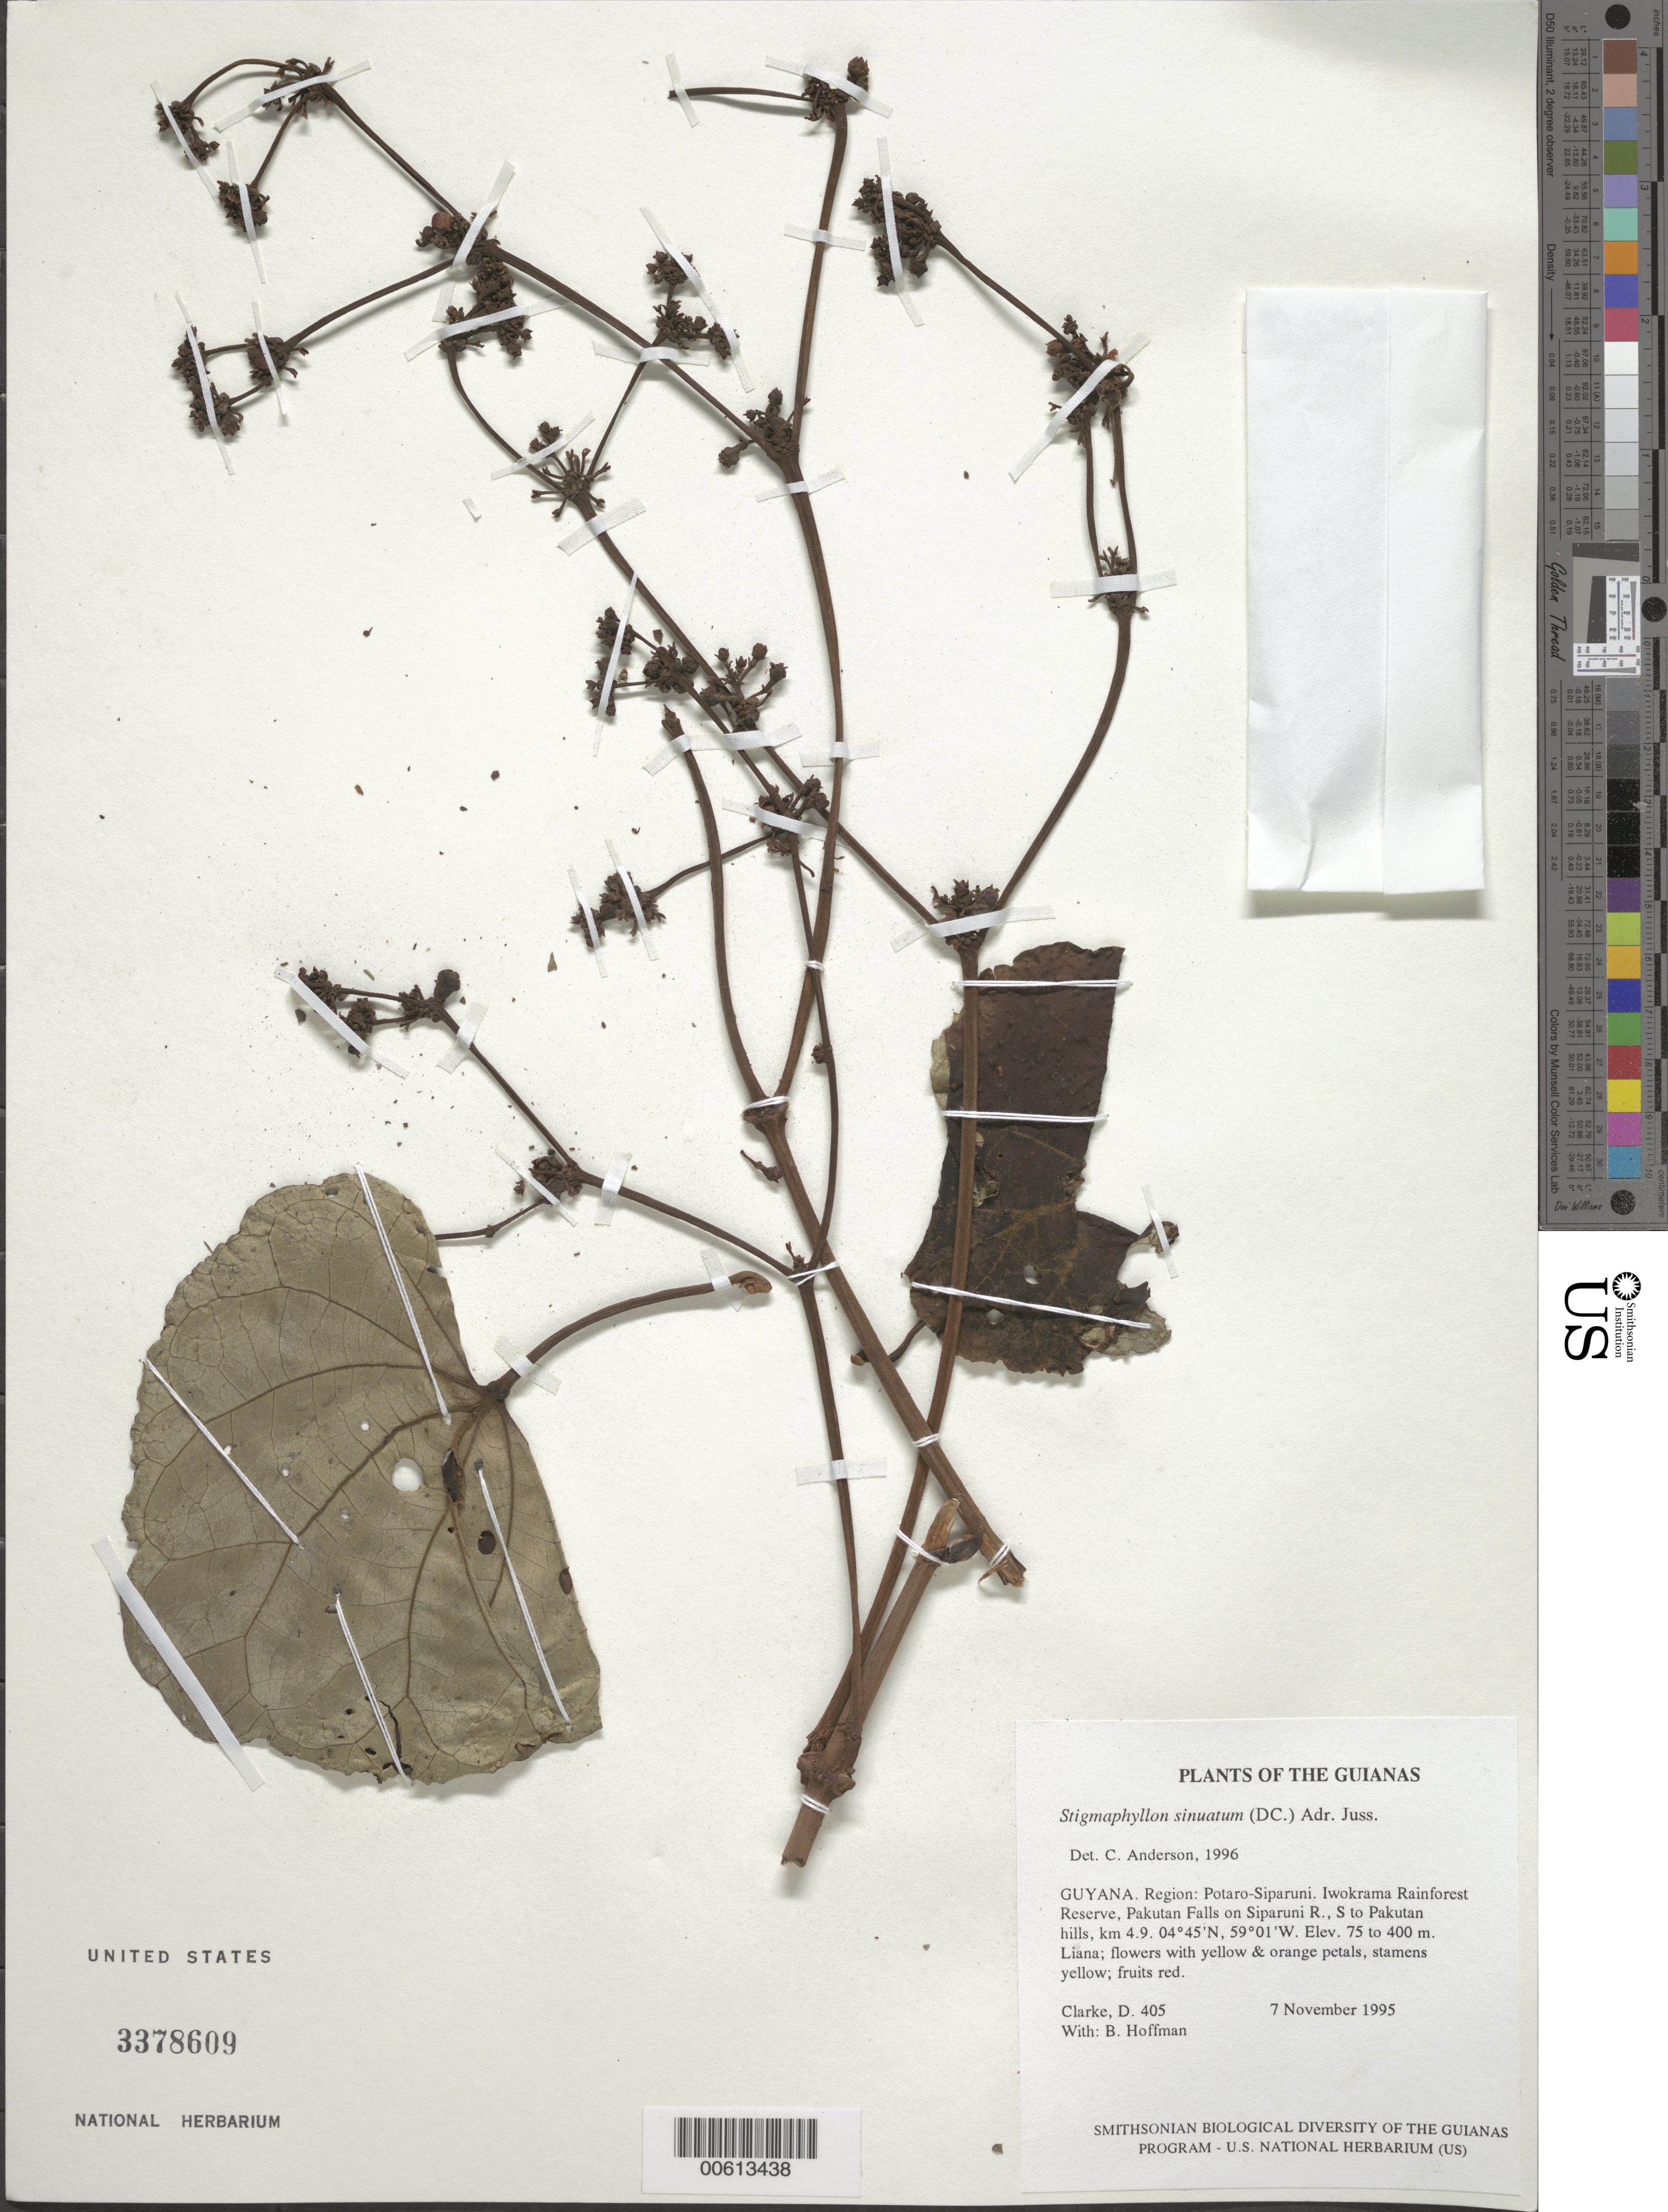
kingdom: Plantae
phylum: Tracheophyta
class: Magnoliopsida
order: Malpighiales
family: Malpighiaceae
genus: Stigmaphyllon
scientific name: Stigmaphyllon sinuatum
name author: (DC.) A. Juss.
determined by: Anderson, C.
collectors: H. D. Clarke & B. Hoffman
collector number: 405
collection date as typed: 7 November 1995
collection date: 1995-11-07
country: Guyana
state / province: Potaro-Siparuni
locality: Iwokrama Rainforest Reserve, Pakutau Falls on Siparuni R., S to Pakutau hills, km 4.9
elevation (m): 75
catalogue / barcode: US 3378609